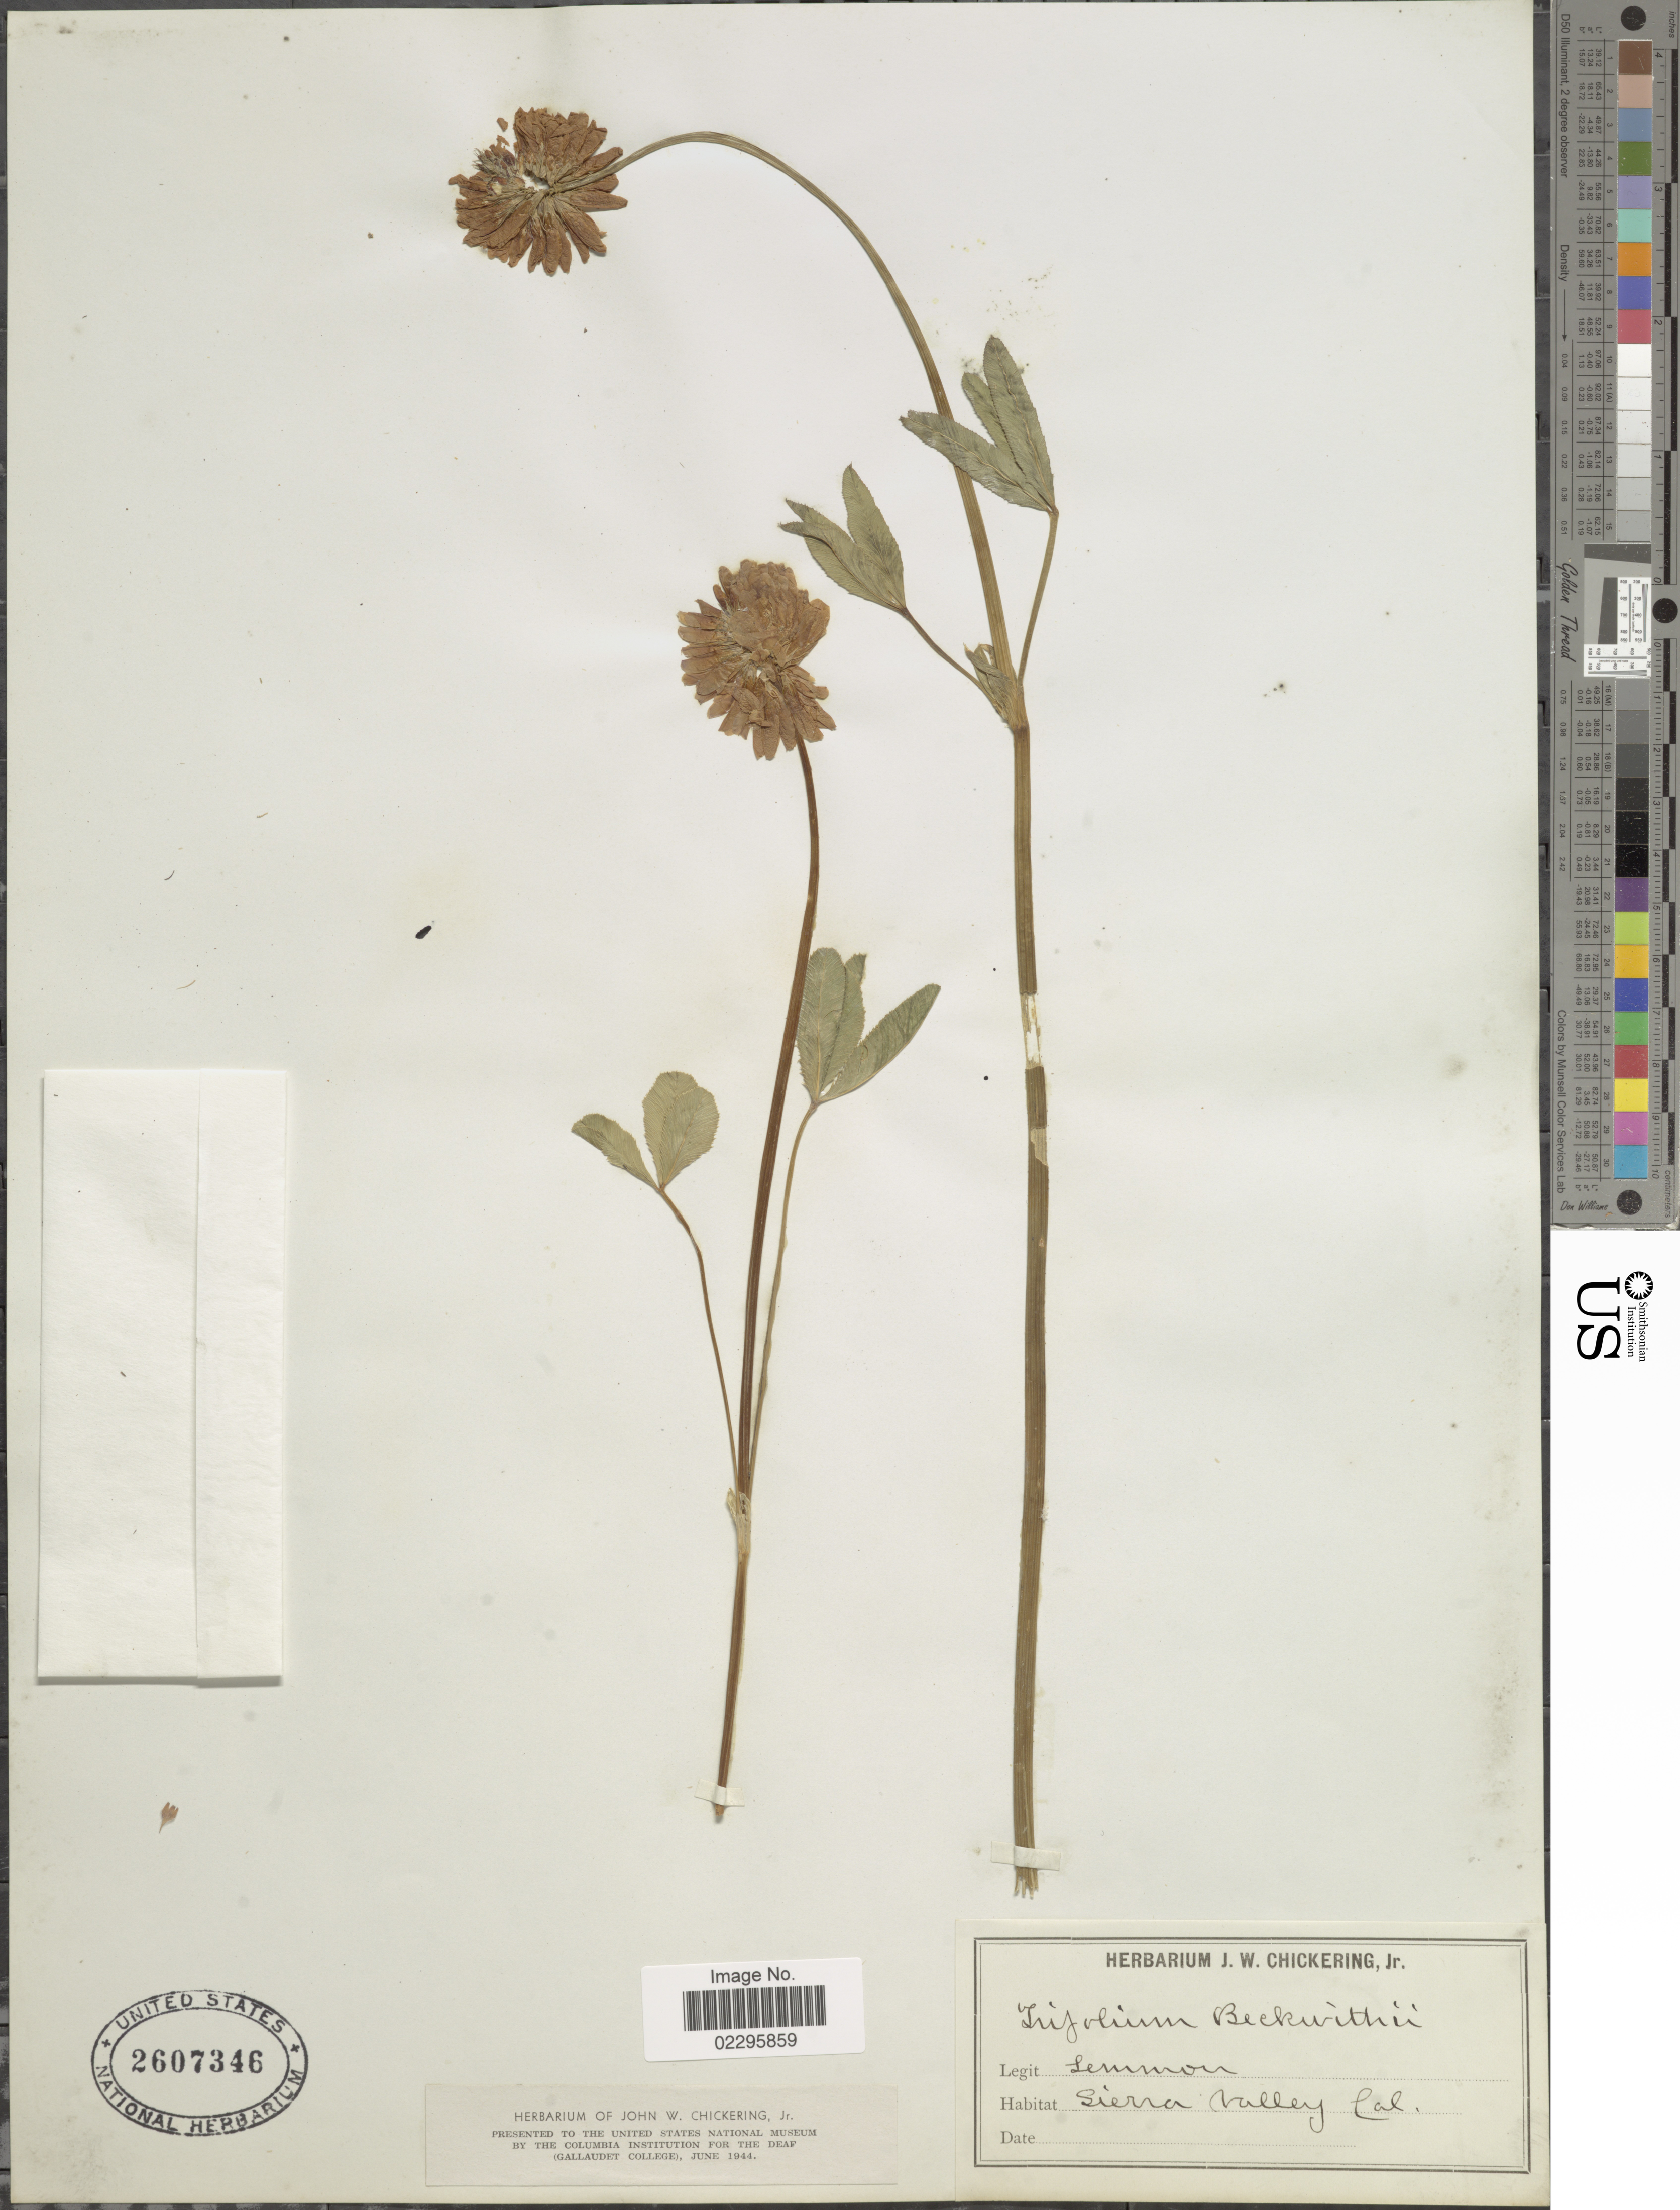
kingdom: Plantae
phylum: Tracheophyta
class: Magnoliopsida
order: Fabales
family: Fabaceae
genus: Trifolium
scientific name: Trifolium beckwithii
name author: S. Watson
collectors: -- Lemmon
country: United States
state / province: Montana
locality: Sierra Valley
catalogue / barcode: US 2607346